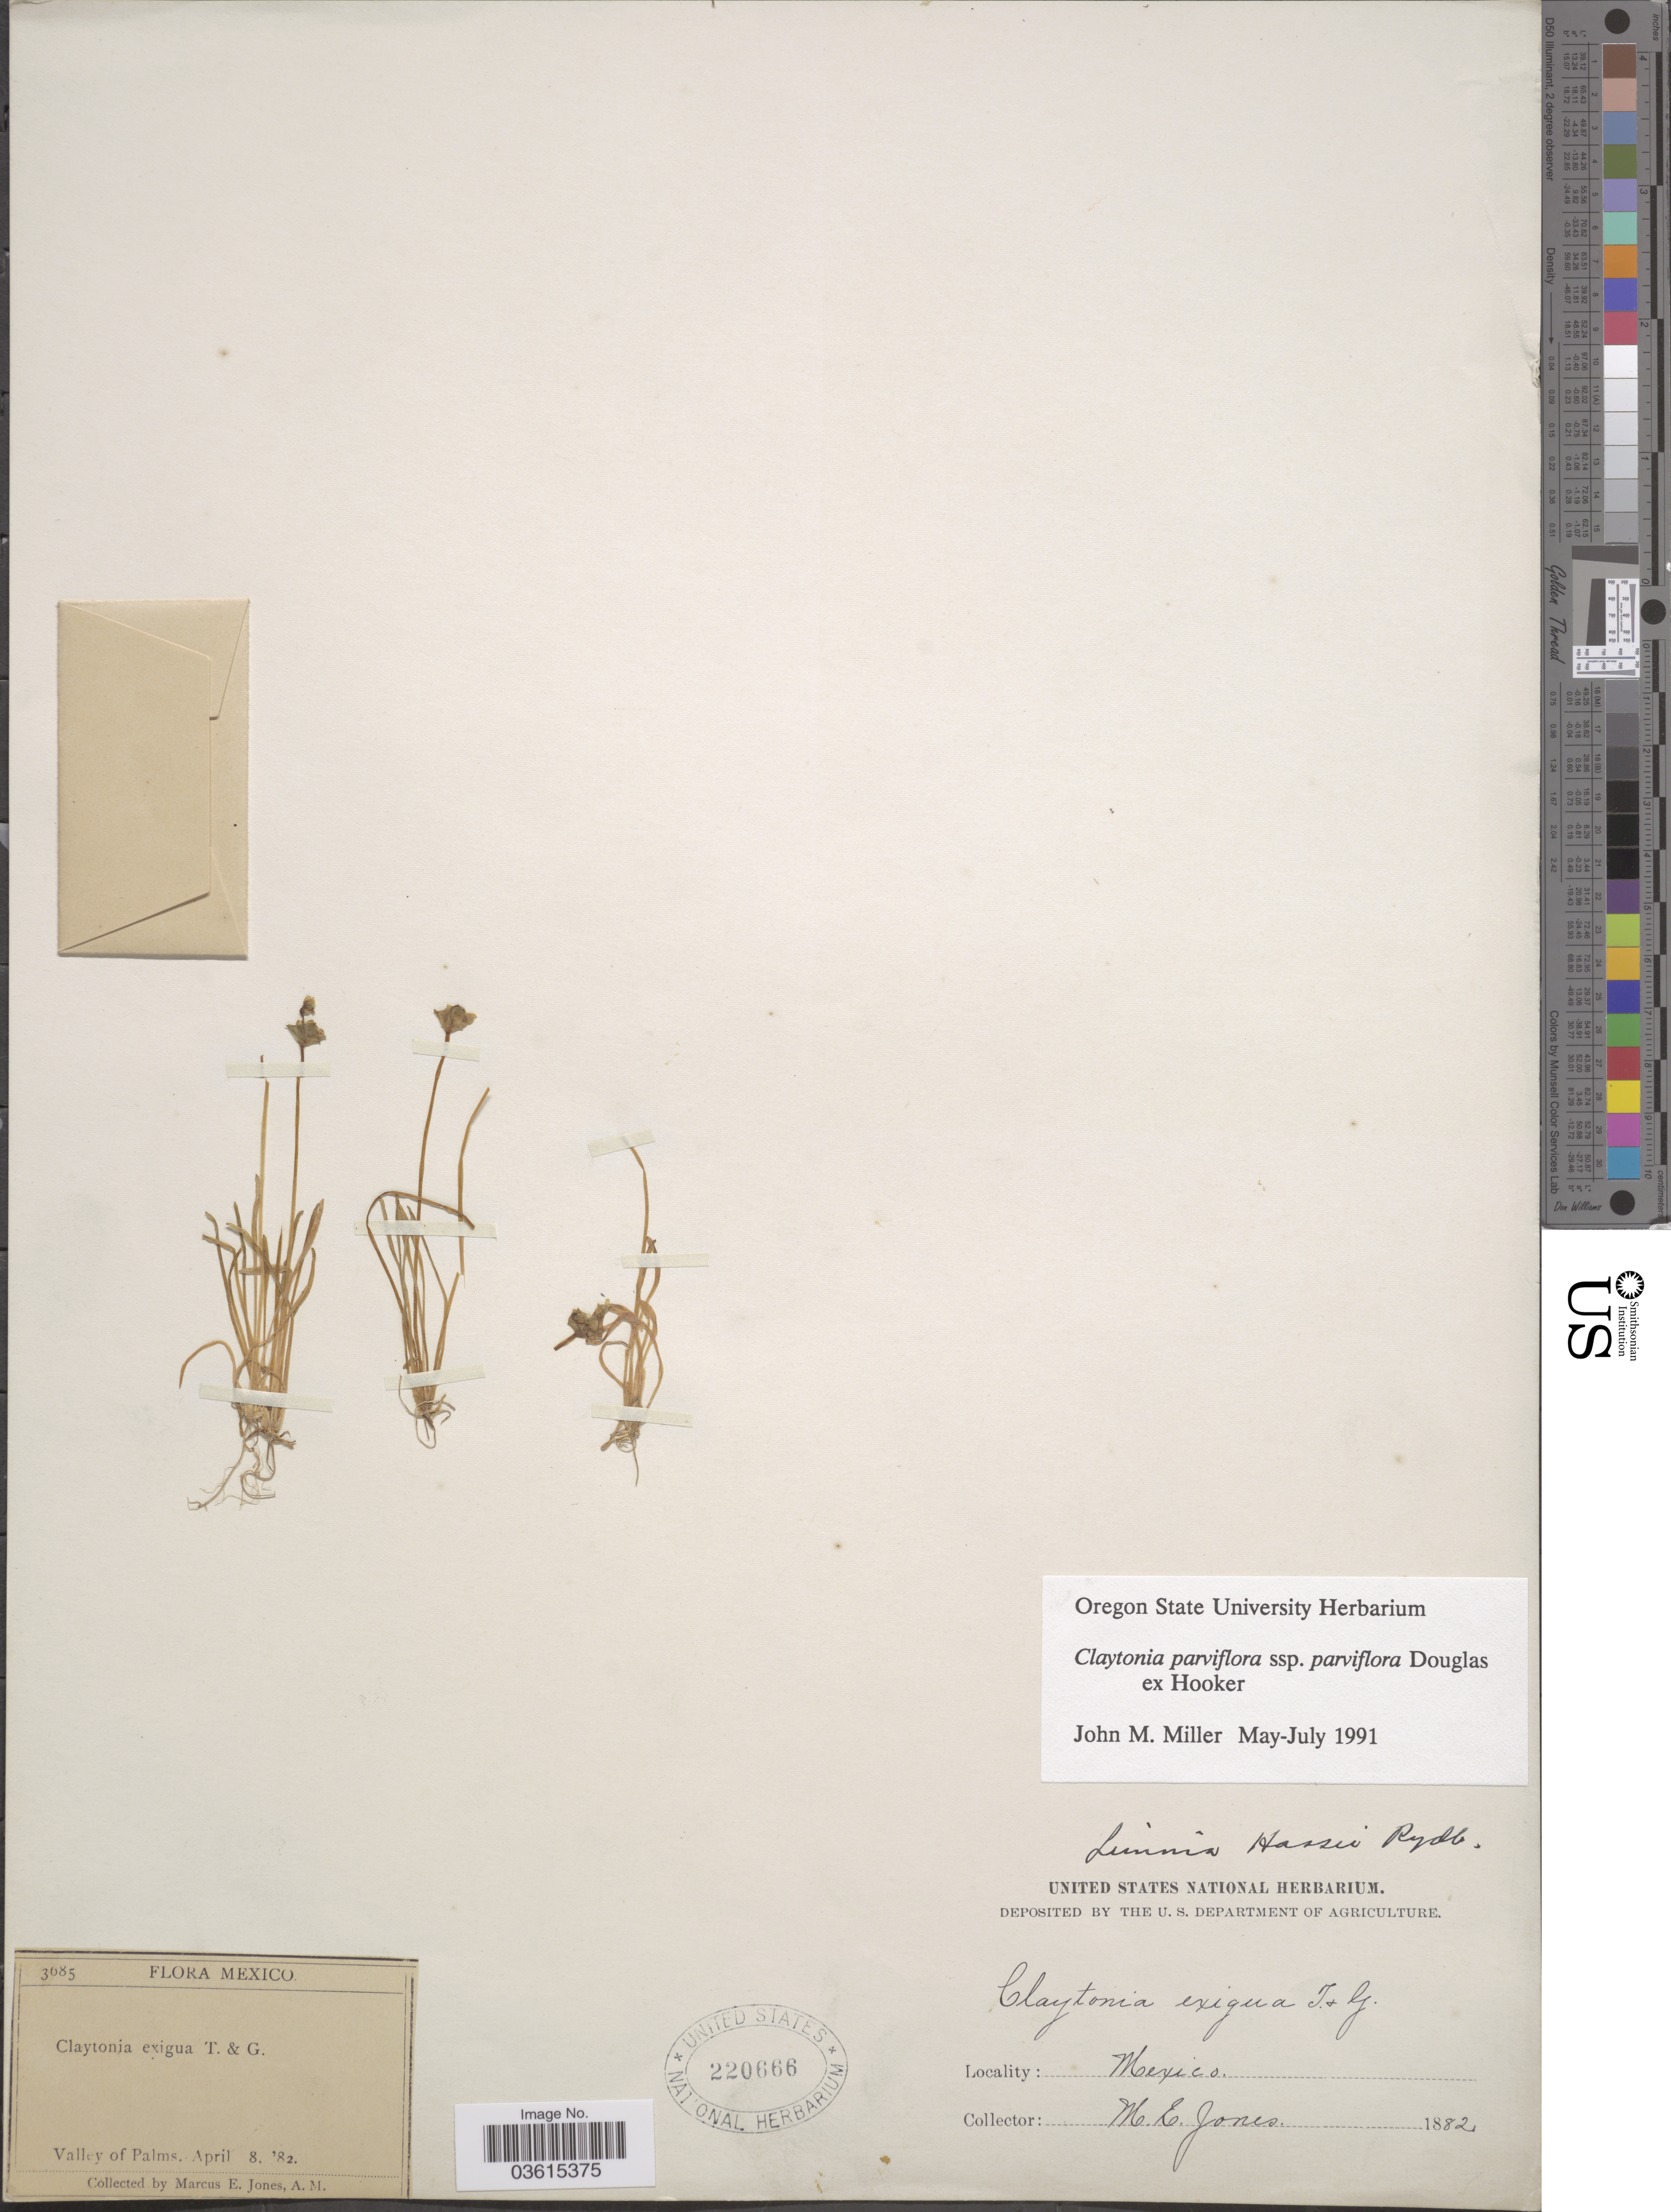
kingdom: Plantae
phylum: Tracheophyta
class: Magnoliopsida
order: Caryophyllales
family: Montiaceae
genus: Claytonia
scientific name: Claytonia parviflora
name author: Douglas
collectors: M. E. Jones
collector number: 3685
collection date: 1882-04-08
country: Mexico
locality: Valley of Palms.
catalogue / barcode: US 220666